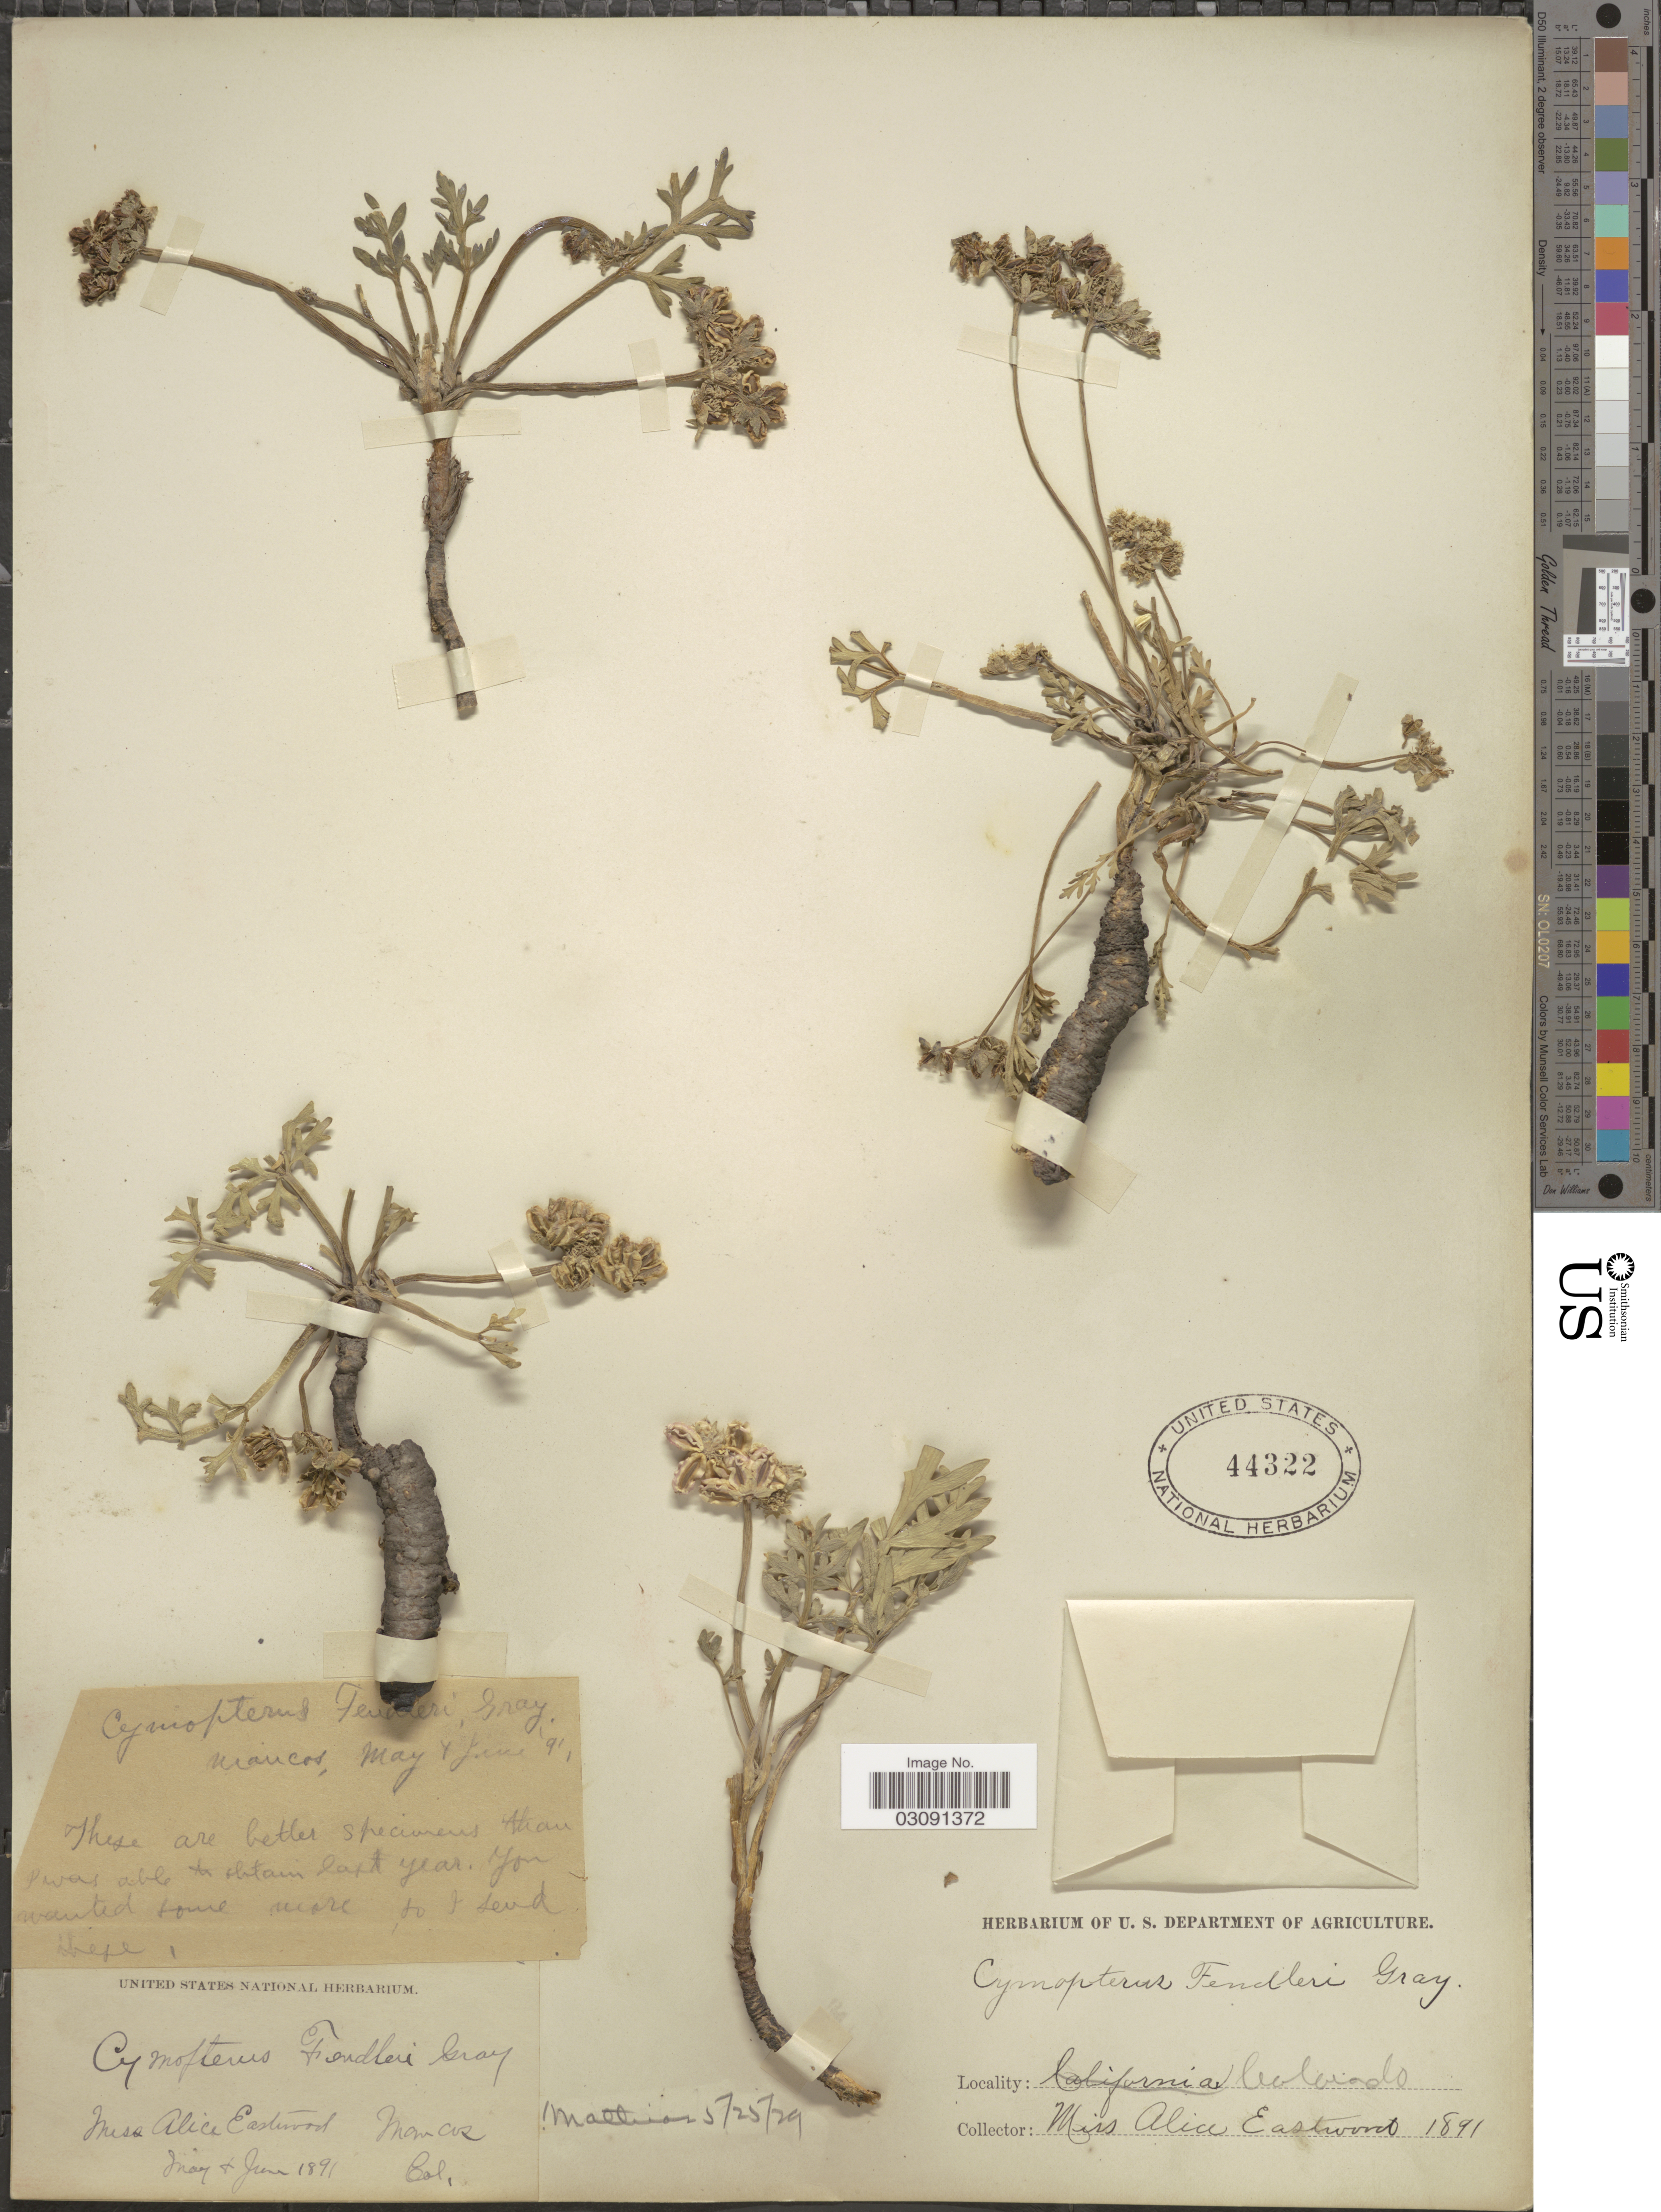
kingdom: Plantae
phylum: Tracheophyta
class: Magnoliopsida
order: Apiales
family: Apiaceae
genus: Cymopterus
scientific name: Cymopterus fendleri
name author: A. Gray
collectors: A. Eastwood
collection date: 1891-05/1891-06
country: United States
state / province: Colorado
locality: Mancos.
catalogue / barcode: US 44322